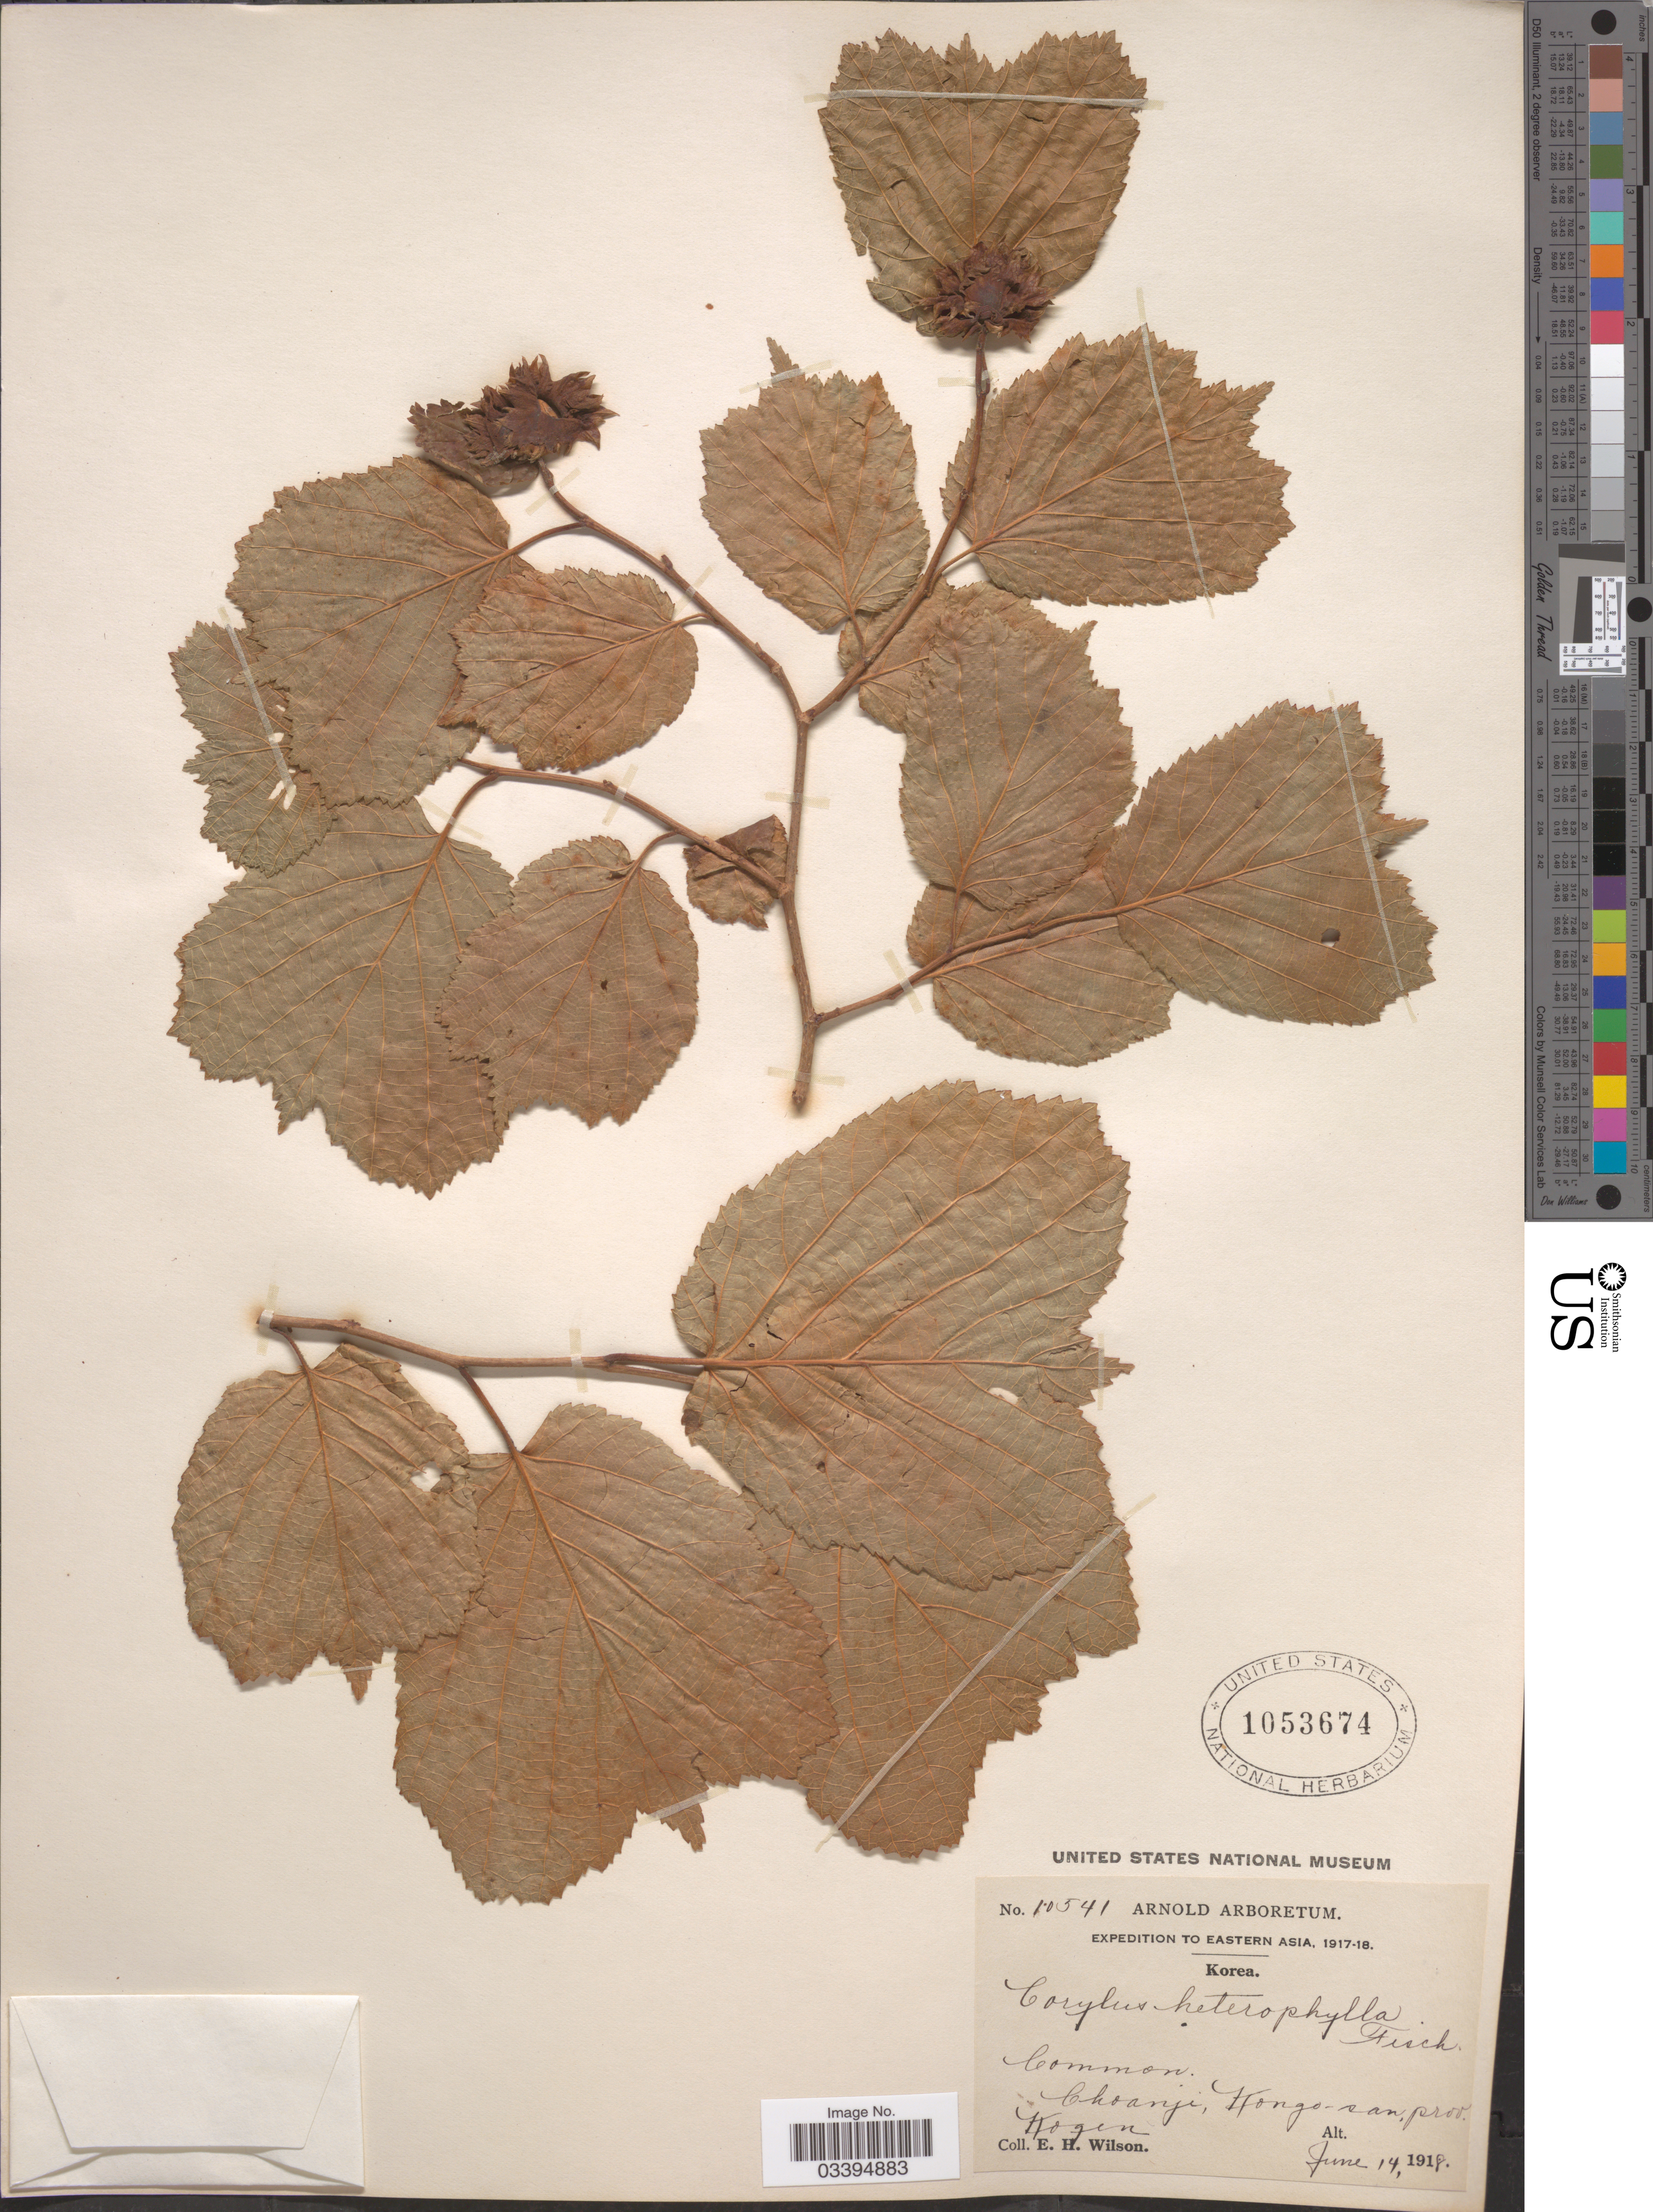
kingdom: Plantae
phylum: Tracheophyta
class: Magnoliopsida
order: Fagales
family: Betulaceae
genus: Corylus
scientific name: Corylus heterophylla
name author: Fisch. ex Trautv.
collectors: E. Wilson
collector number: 10541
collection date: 1918-06-14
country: North Korea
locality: Eastern Asia. Choanji, Kongo-san, Prov. Kogen.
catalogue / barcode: US 1053674